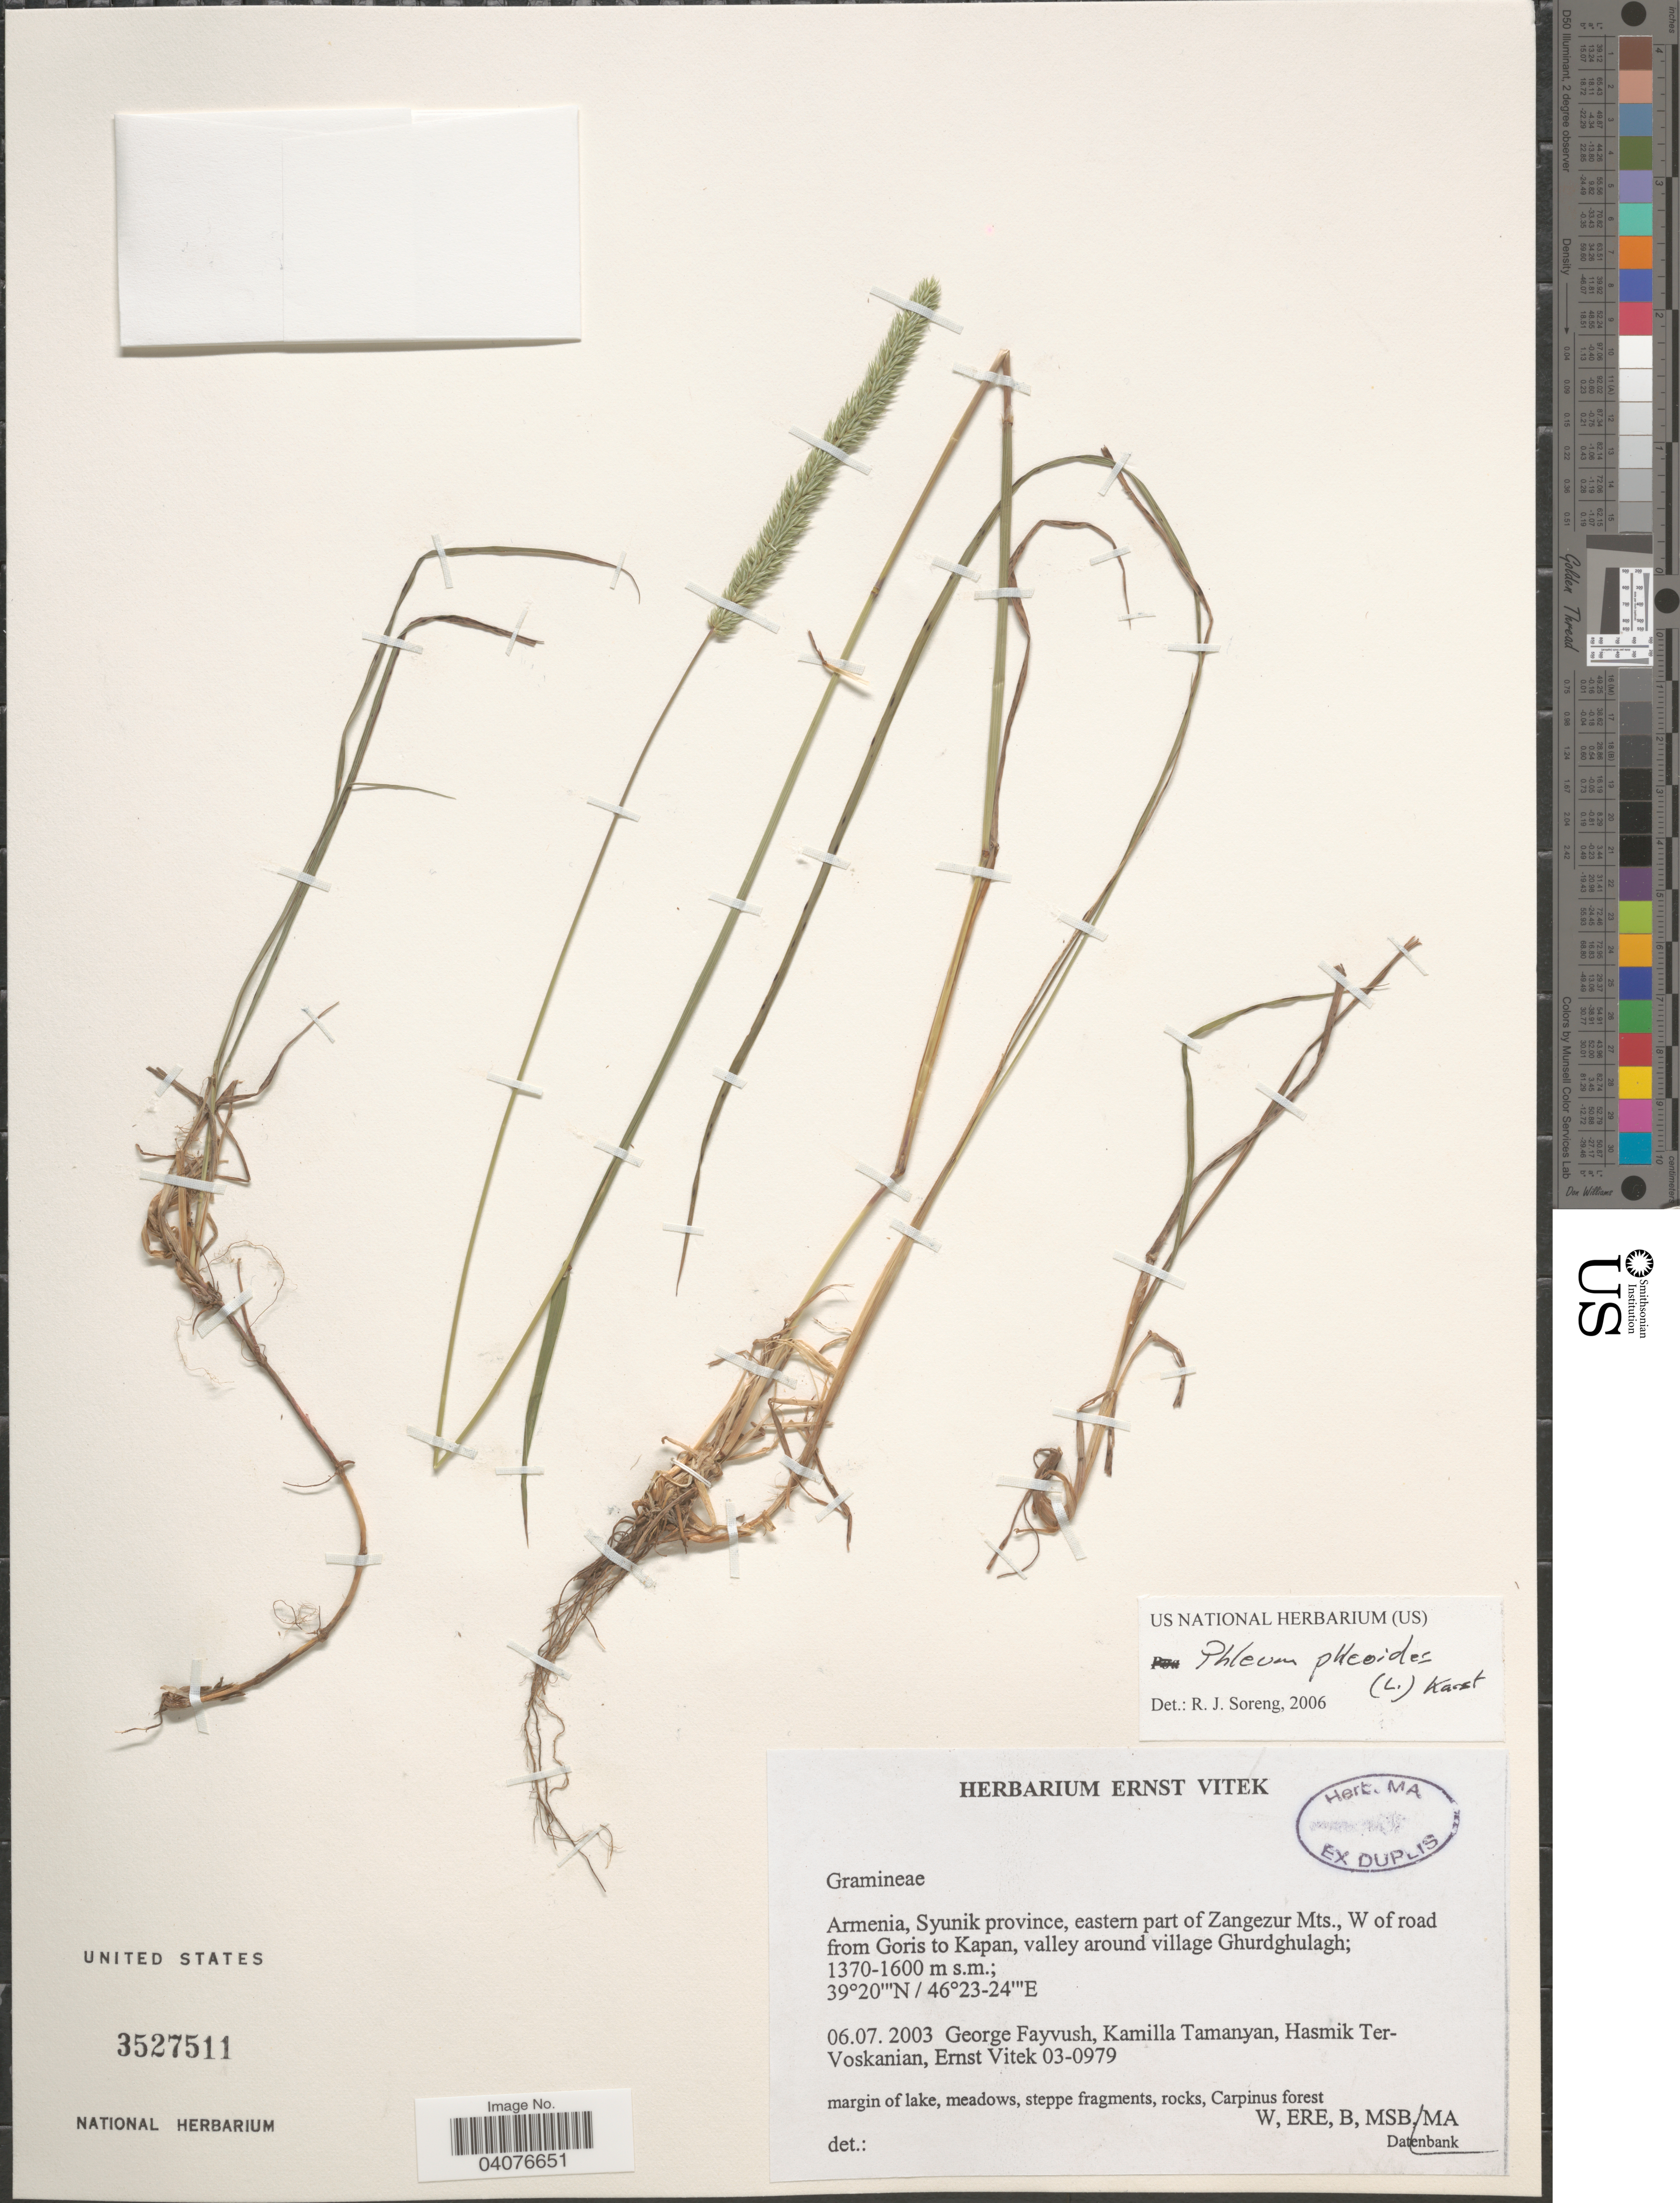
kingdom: Plantae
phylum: Tracheophyta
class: Liliopsida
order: Poales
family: Poaceae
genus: Phleum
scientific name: Phleum phleoides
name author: (L.) H. Karst.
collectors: G. Fayvush, k. Tamanyan, H. Ter-Voskanyan & E. Vitek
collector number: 03-0979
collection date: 2003-07-06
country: Armenia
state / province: Syunik'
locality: Eastern part of Zanezur Mts., W of road from Goris to Kapan, valley around village Ghurdghulagh.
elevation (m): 1370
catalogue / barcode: US 3527511